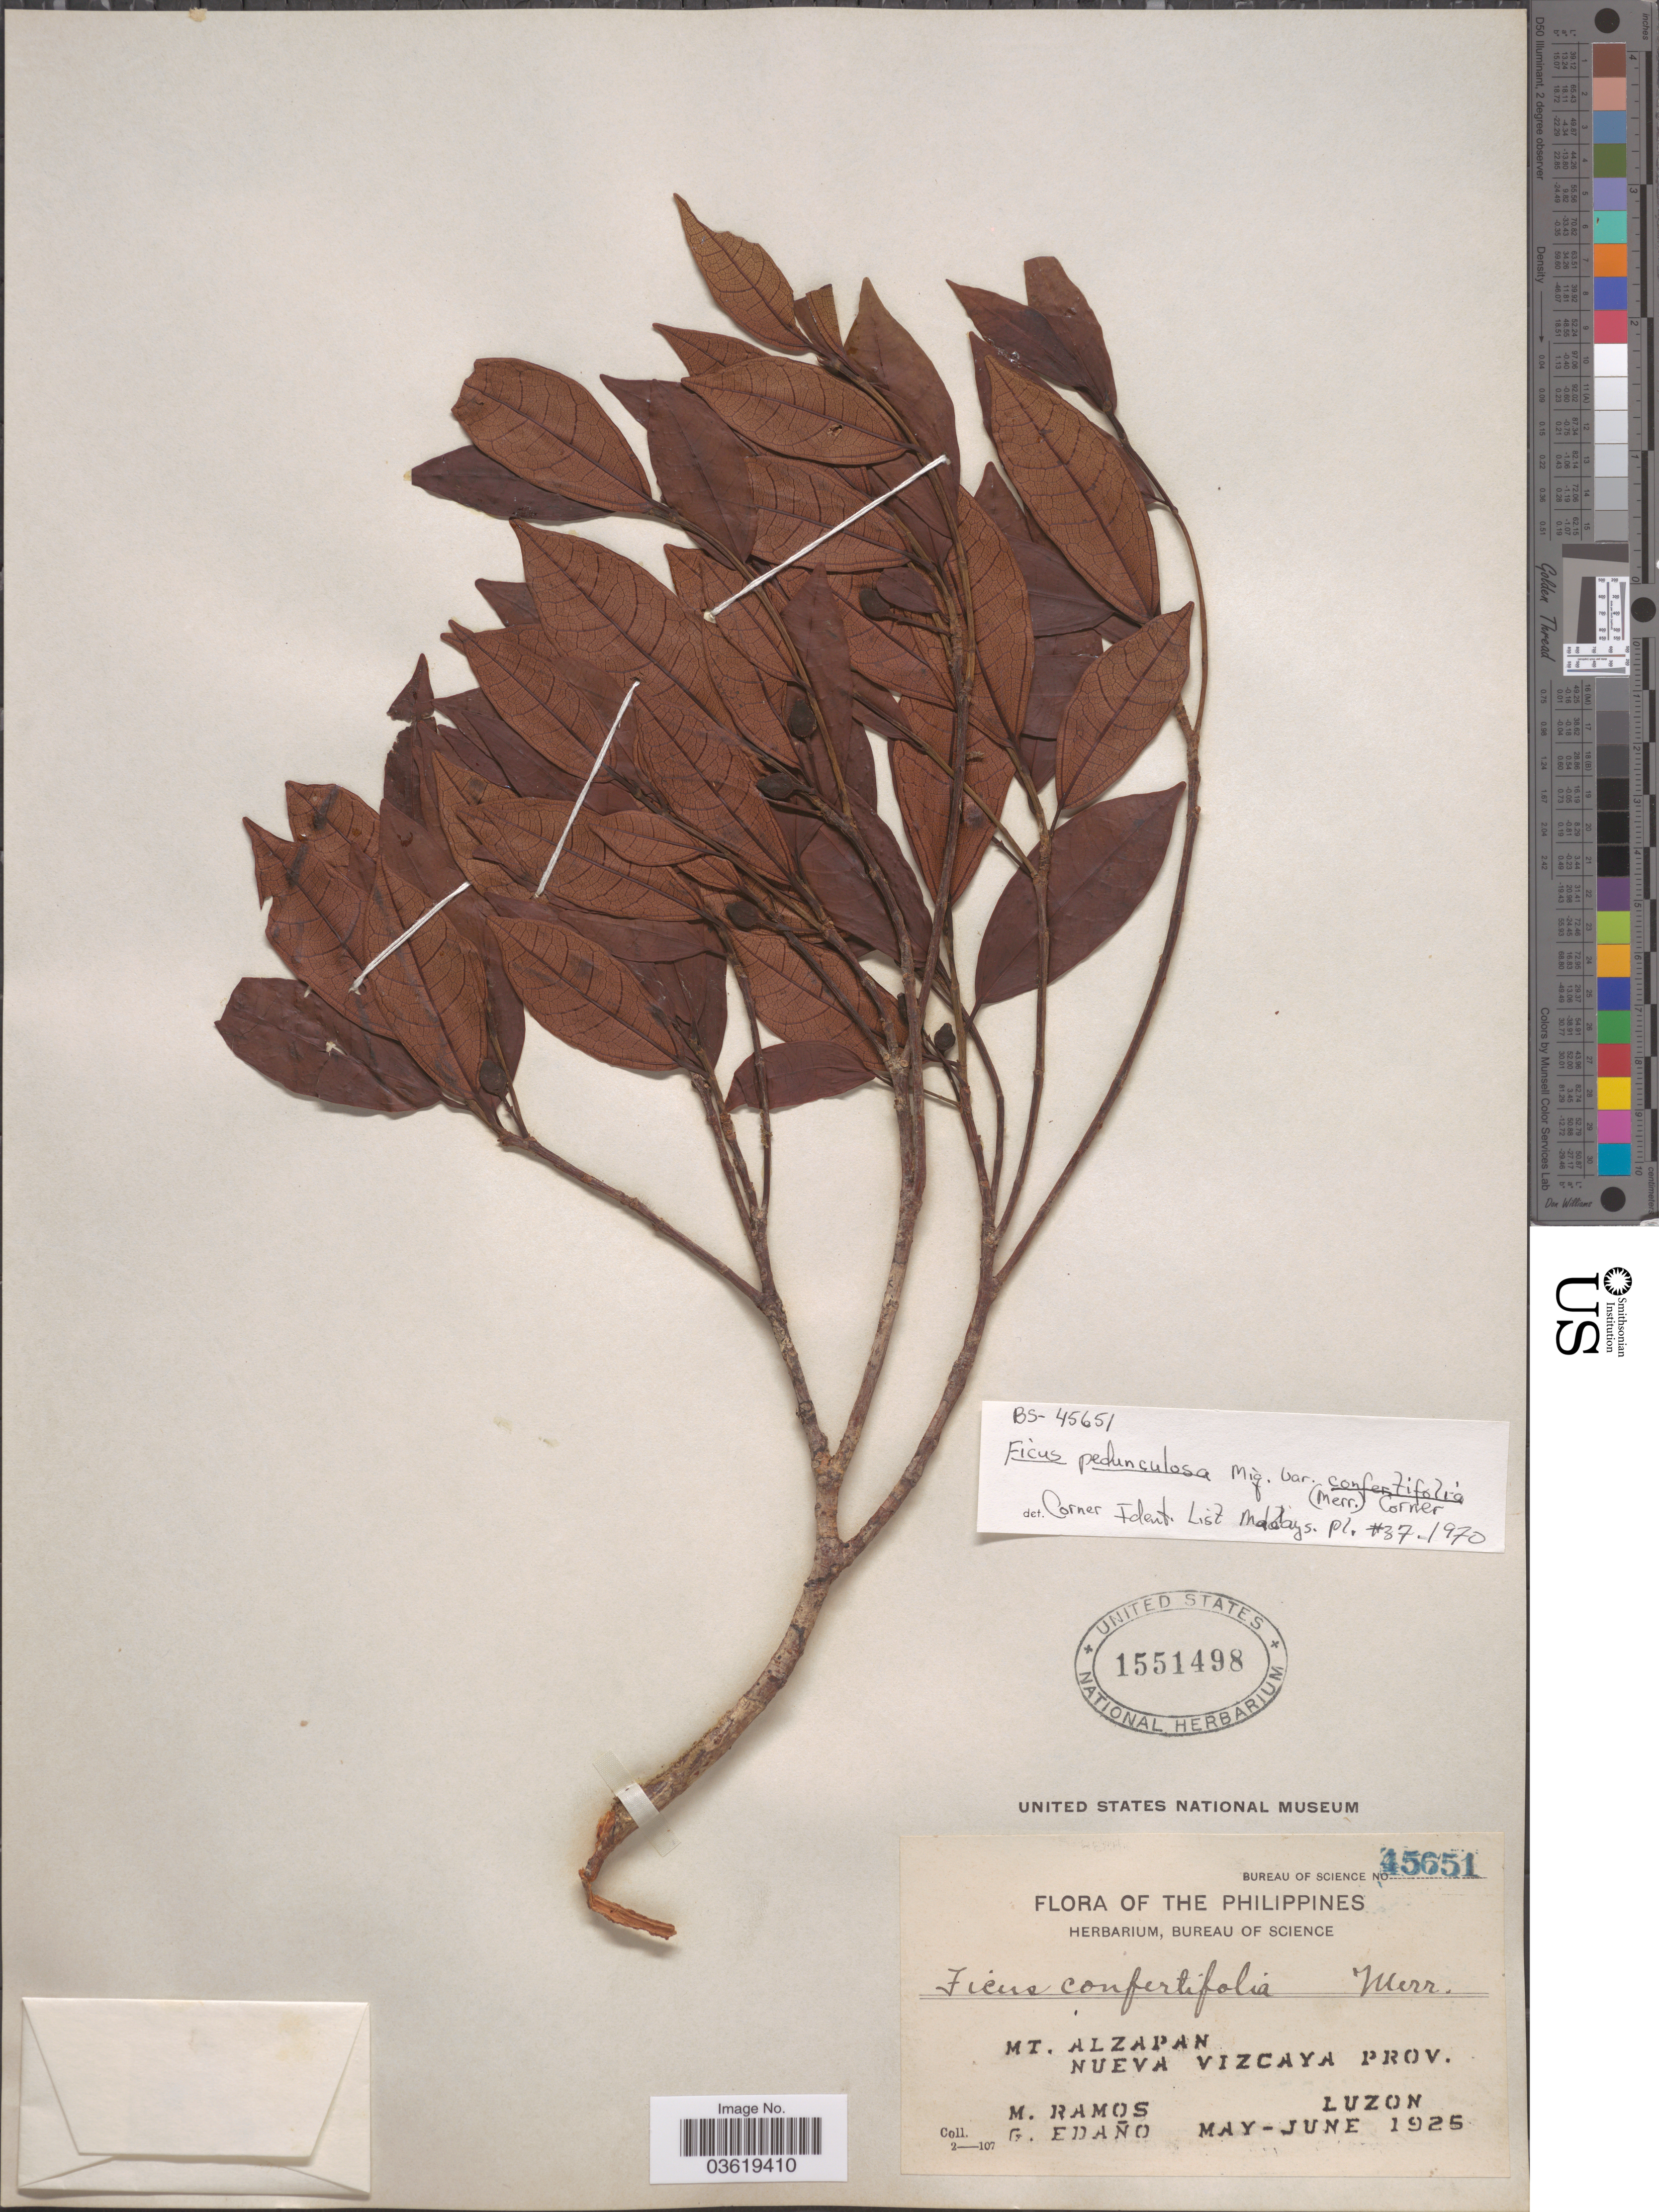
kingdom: Plantae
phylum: Tracheophyta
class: Magnoliopsida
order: Rosales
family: Moraceae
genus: Ficus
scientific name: Ficus pedunculosa var. confertifolia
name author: (Merr.) Corner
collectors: M. Ramos & G. Edaño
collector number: Bureau of Science 45651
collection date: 1925-05/1925-06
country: Philippines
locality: Mt. Alzapan, Nueva Vizcaya Prov. Luzon.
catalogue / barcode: US 1551498